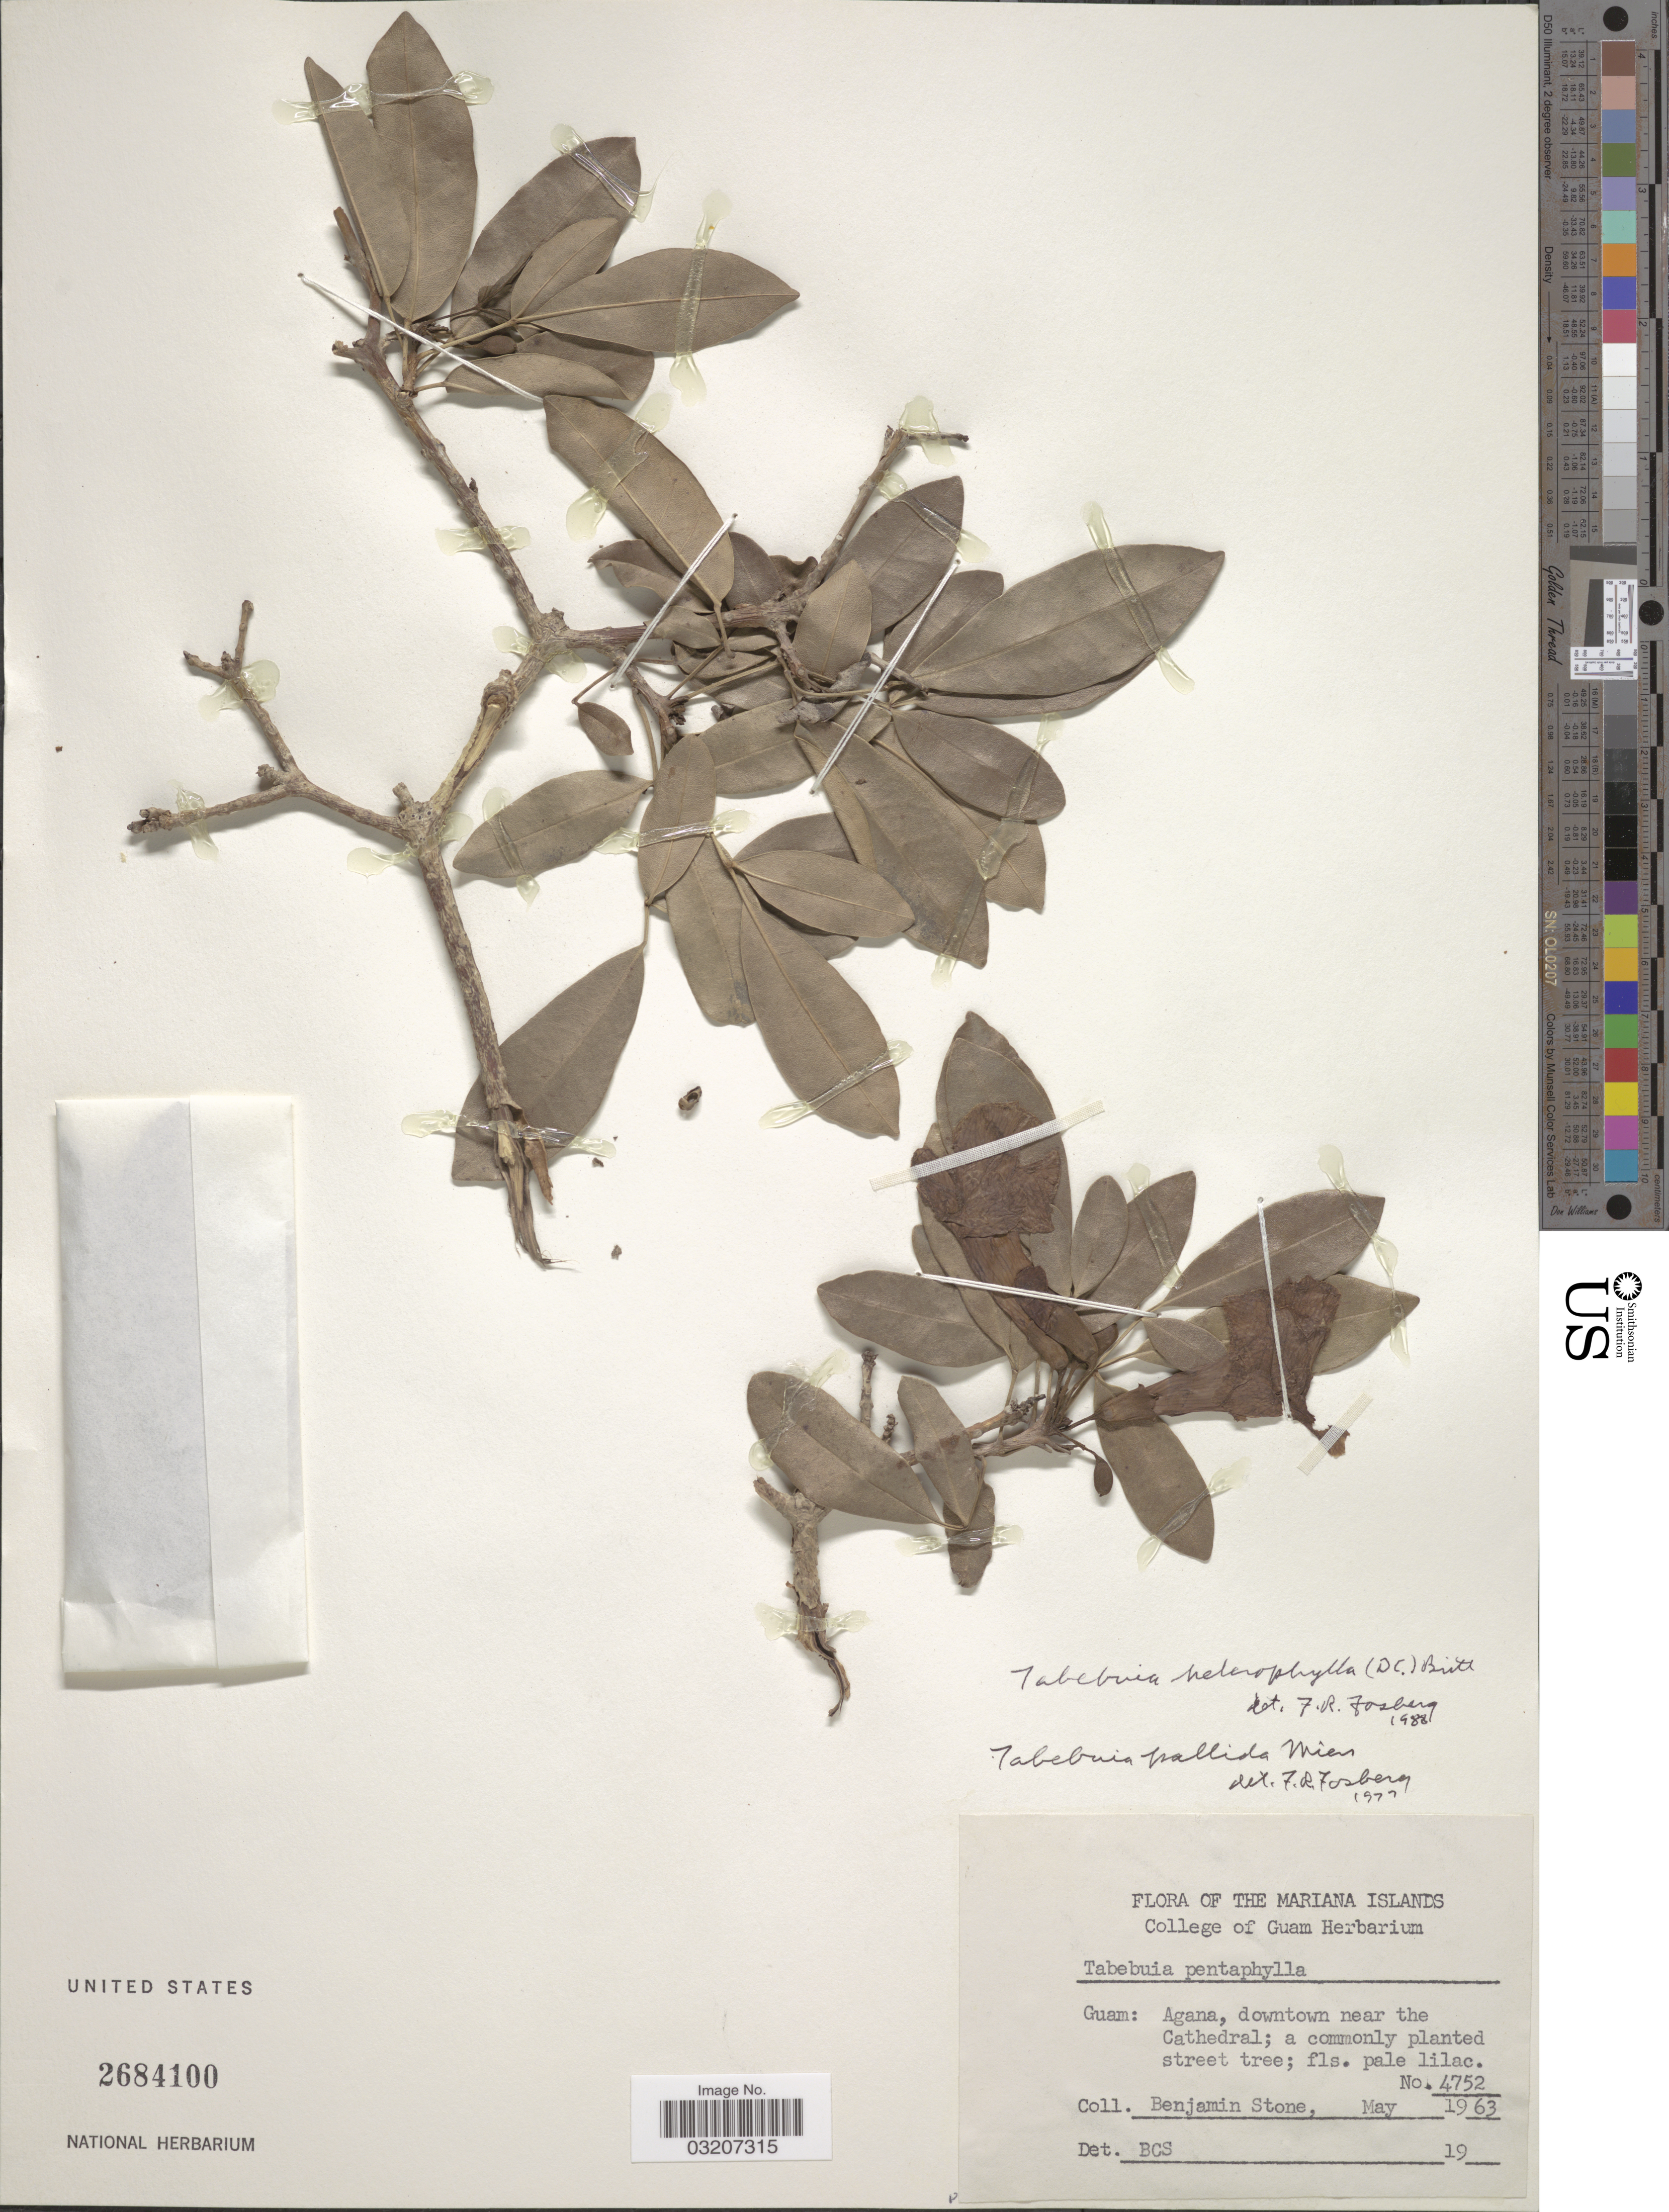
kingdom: Plantae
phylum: Tracheophyta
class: Magnoliopsida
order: Lamiales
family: Bignoniaceae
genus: Tabebuia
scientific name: Tabebuia heterophylla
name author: (DC.) Britton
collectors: B. C. Stone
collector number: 4752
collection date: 1963-05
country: Guam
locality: The Mariana Islands, Agana, downtown near the Cathedral.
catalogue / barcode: US 2684100